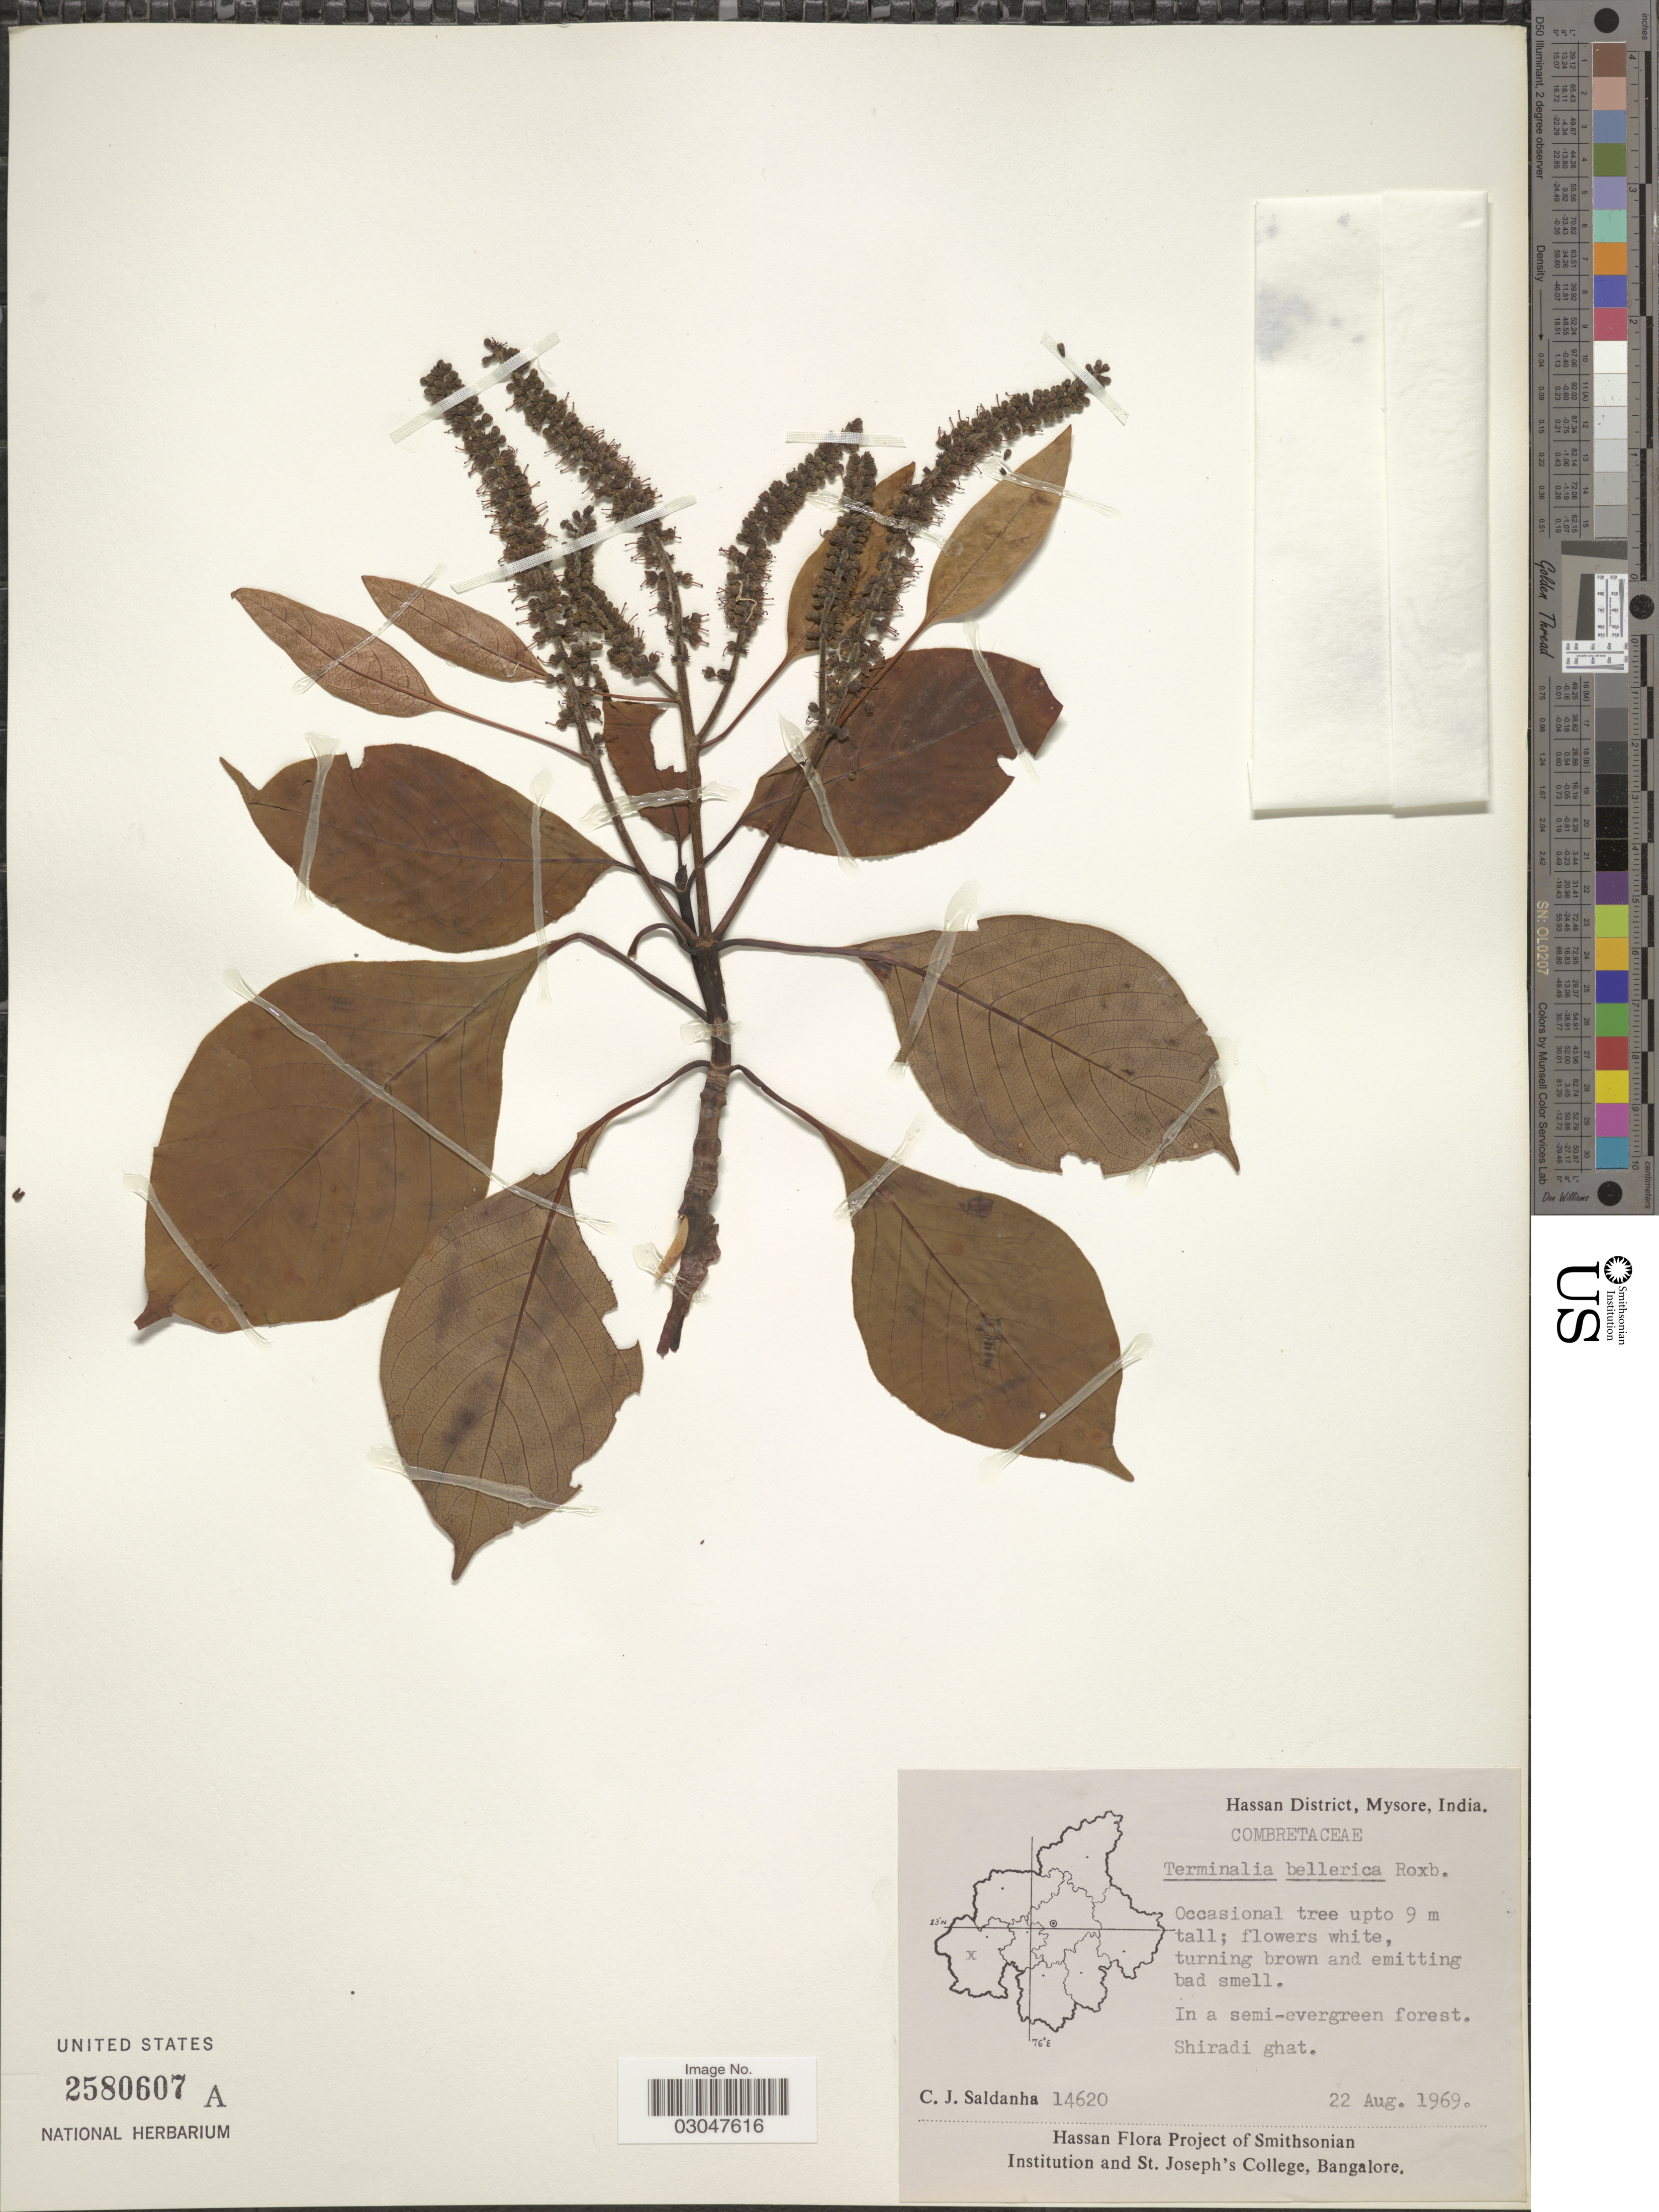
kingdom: Plantae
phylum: Tracheophyta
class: Magnoliopsida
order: Myrtales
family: Combretaceae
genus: Terminalia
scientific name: Terminalia bellirica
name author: (Gaertn.) Roxb.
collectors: C. J. Saldanha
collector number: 14620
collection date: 1969-08-22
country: India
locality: Hassan District, Mysore. Shiradi ghat.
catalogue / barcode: US 2580607A